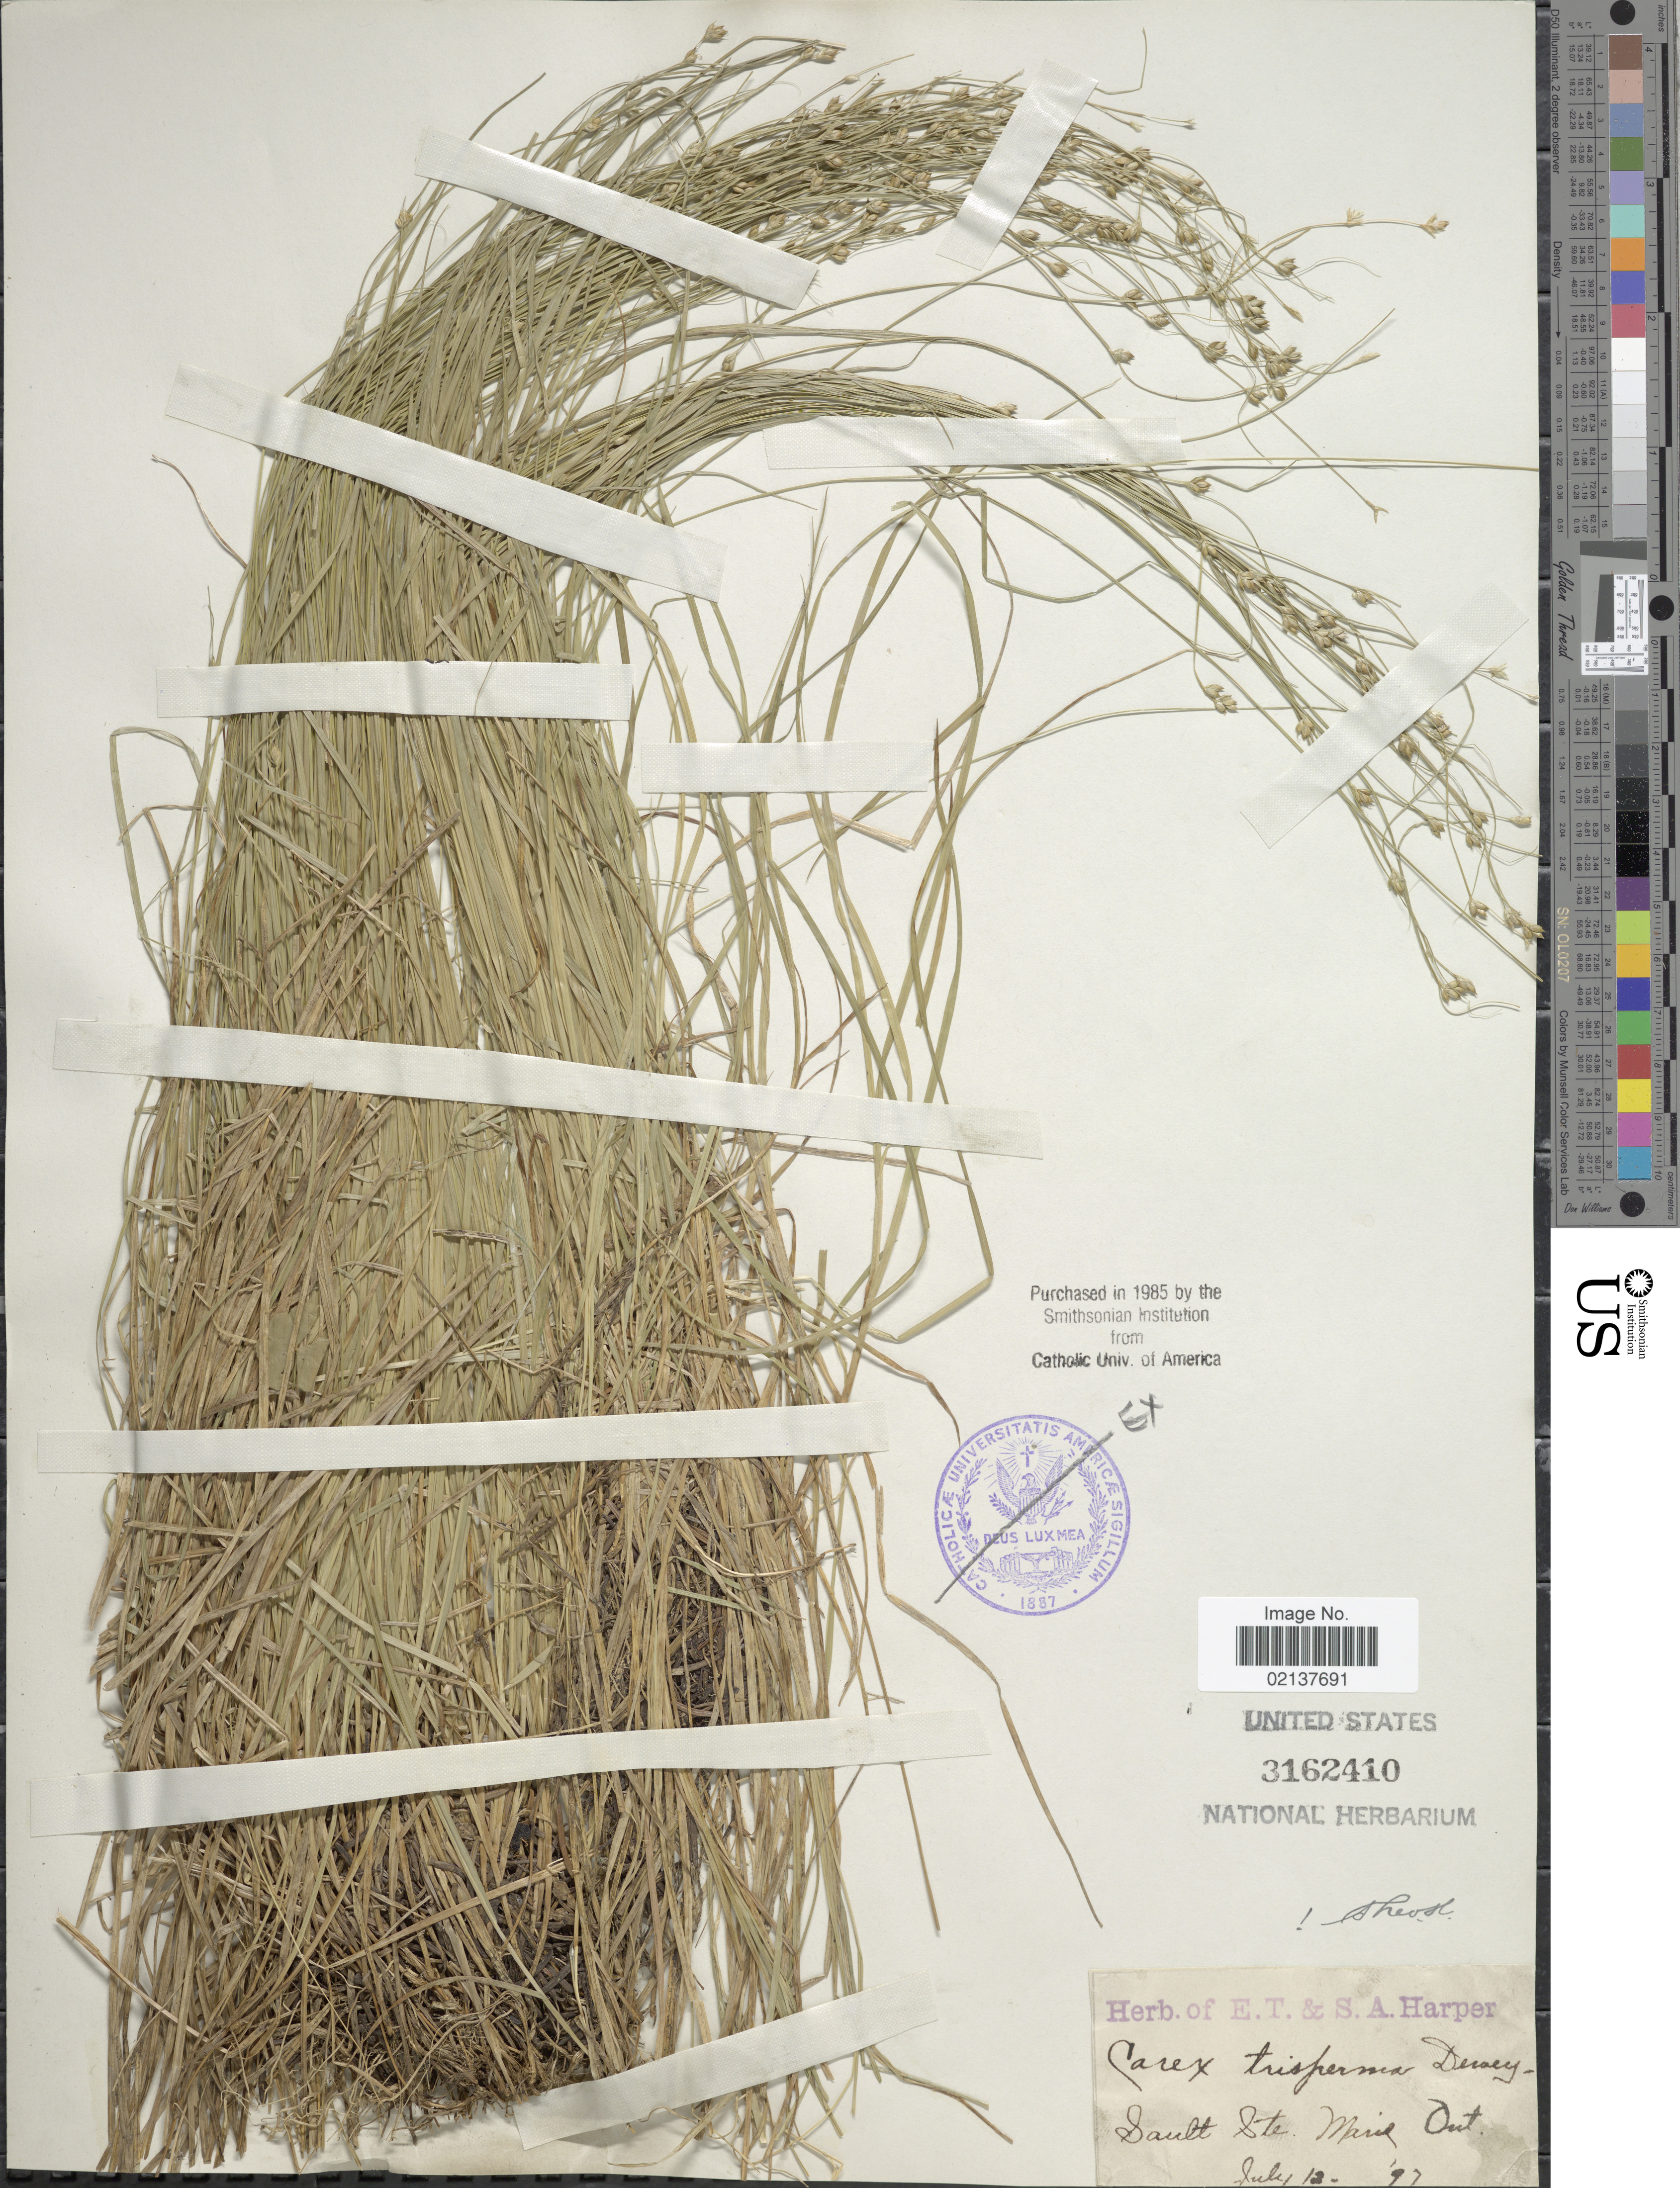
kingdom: Plantae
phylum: Tracheophyta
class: Liliopsida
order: Poales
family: Cyperaceae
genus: Carex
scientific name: Carex trisperma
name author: Dewey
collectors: ex herb. E. T. & S. A. Harper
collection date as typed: Transcribed d/m/y: 12/7/97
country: Canada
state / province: Ontario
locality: Sault Ste. Marie, Ont.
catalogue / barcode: US 3162410